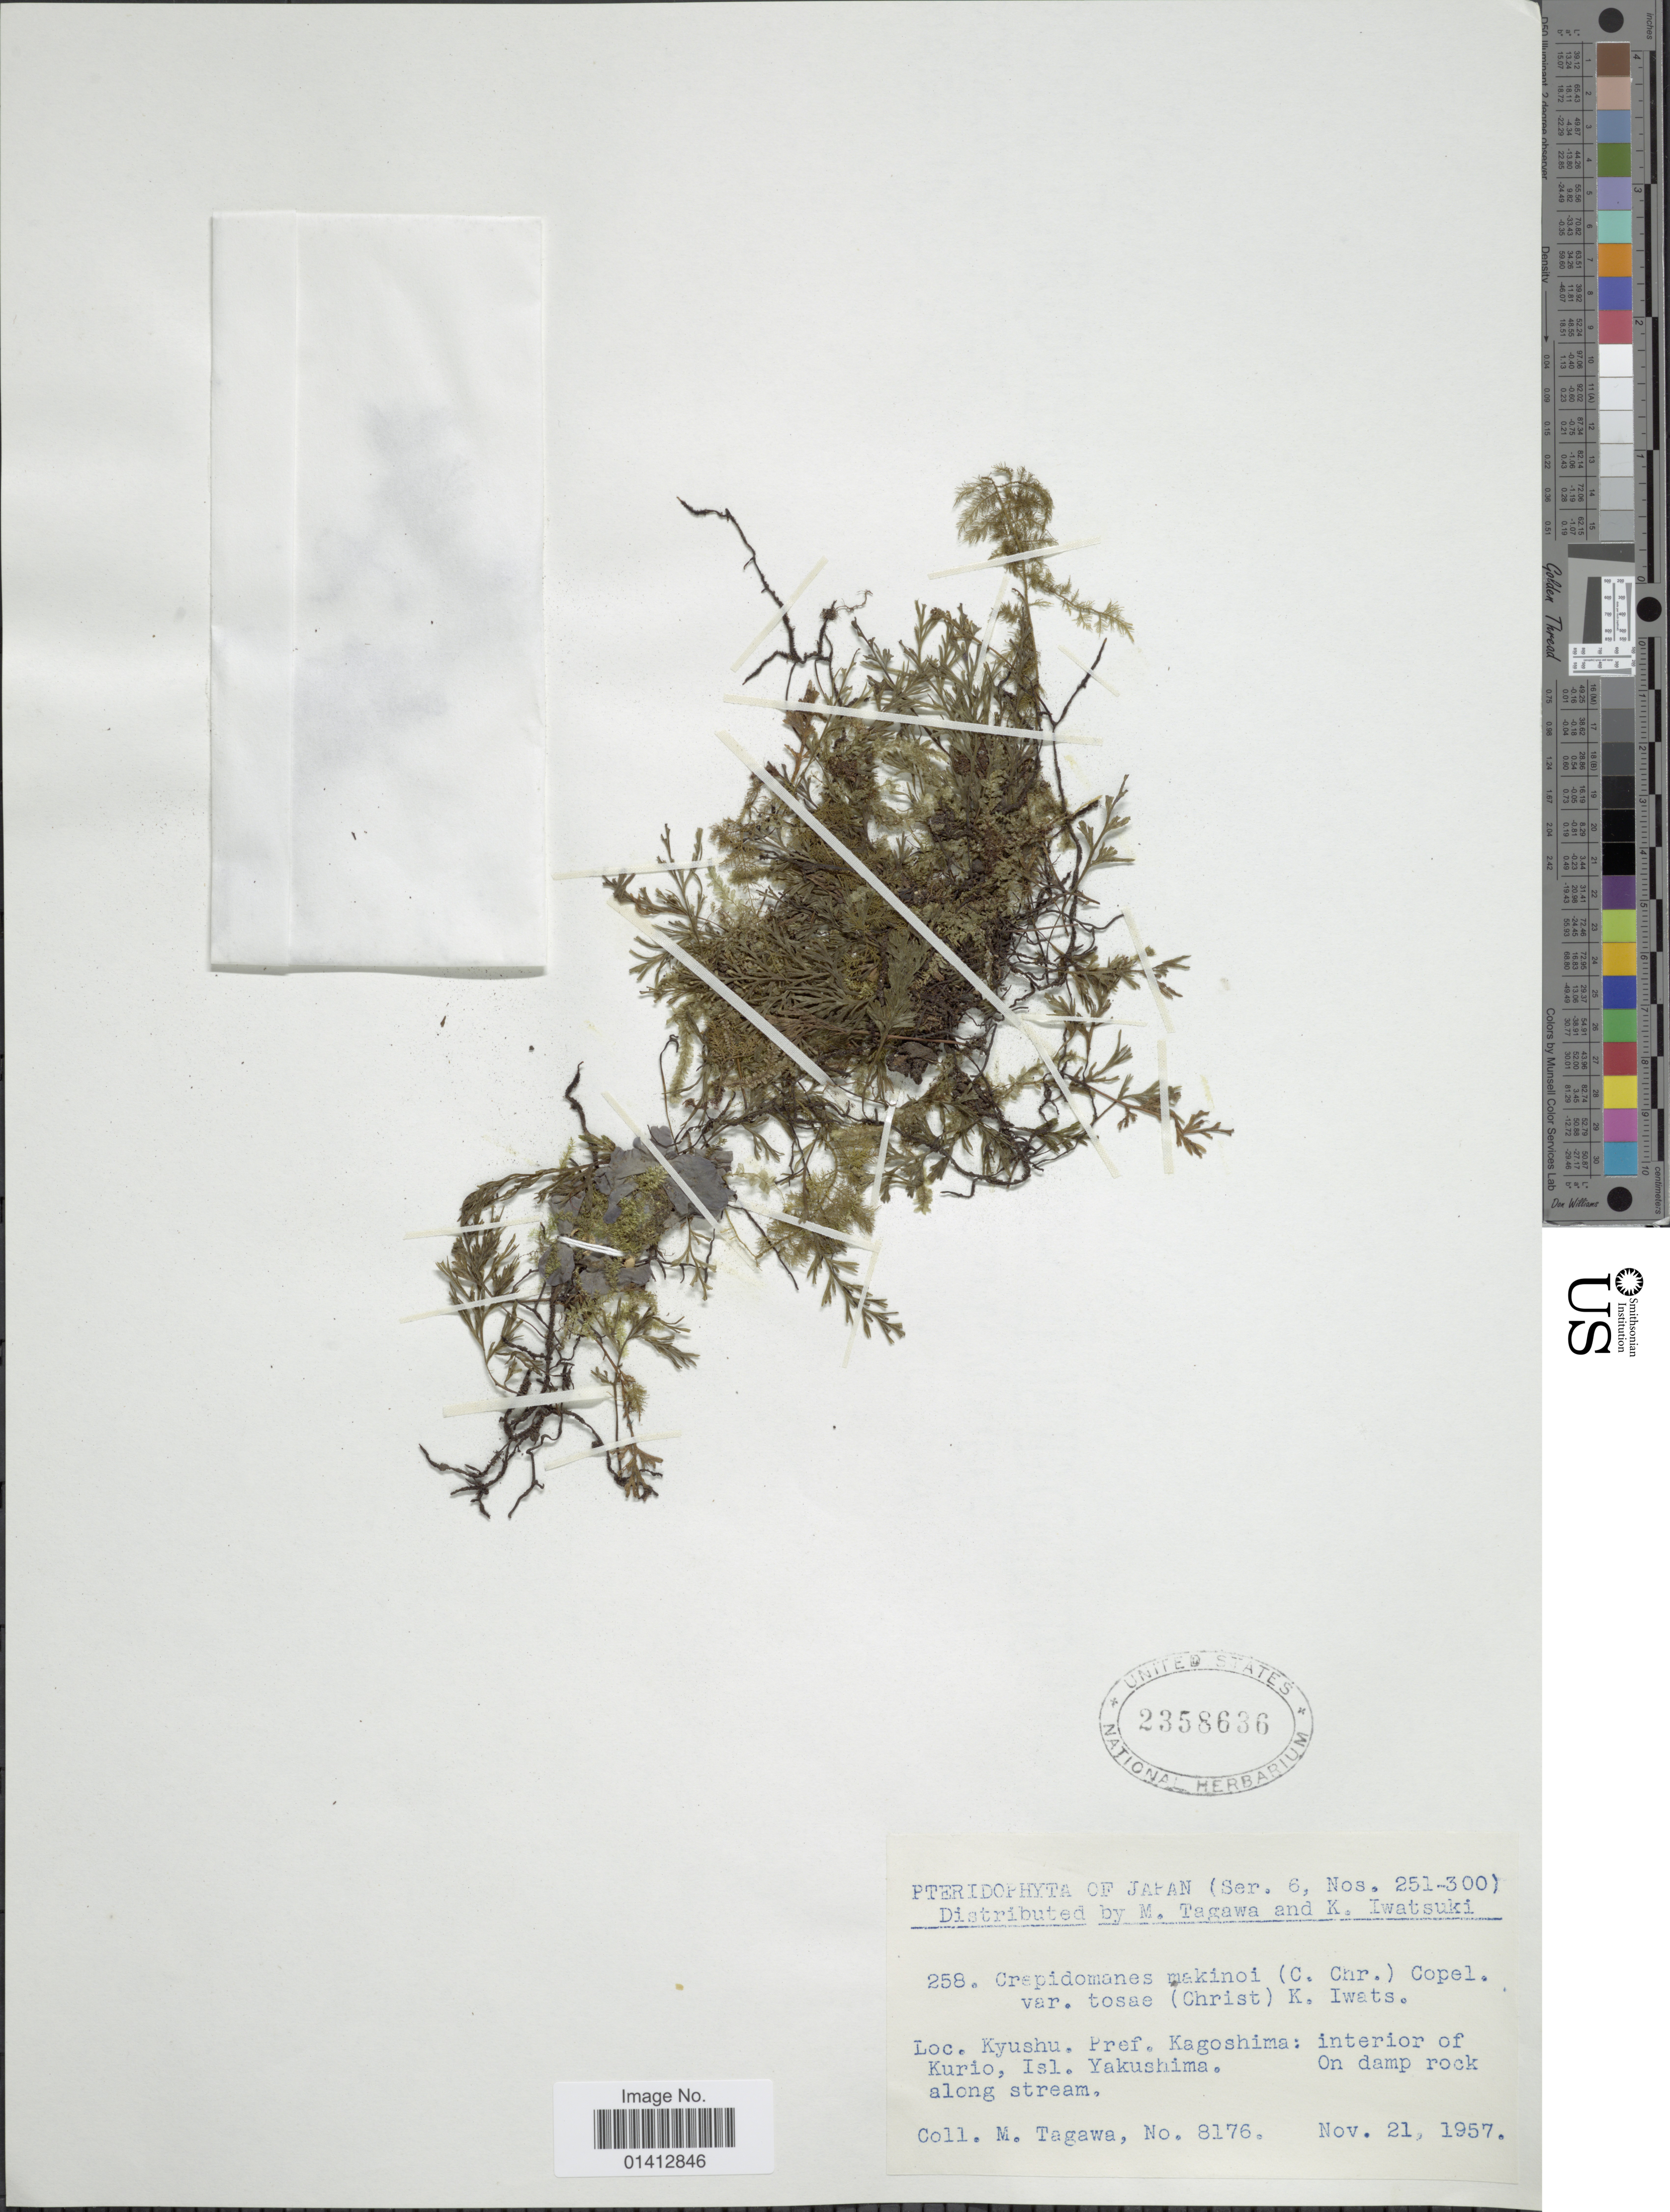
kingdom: Plantae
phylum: Tracheophyta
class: Polypodiopsida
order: Hymenophyllales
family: Hymenophyllaceae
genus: Crepidomanes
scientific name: Crepidomanes makinoi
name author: (C. Chr.) Copel.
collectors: M. Tagawa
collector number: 8176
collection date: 1957-11-21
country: Japan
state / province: Kagosima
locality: Kyushu Pref Kagoshima: interior of Kurio, Isl Yakushima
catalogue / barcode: US 2358636